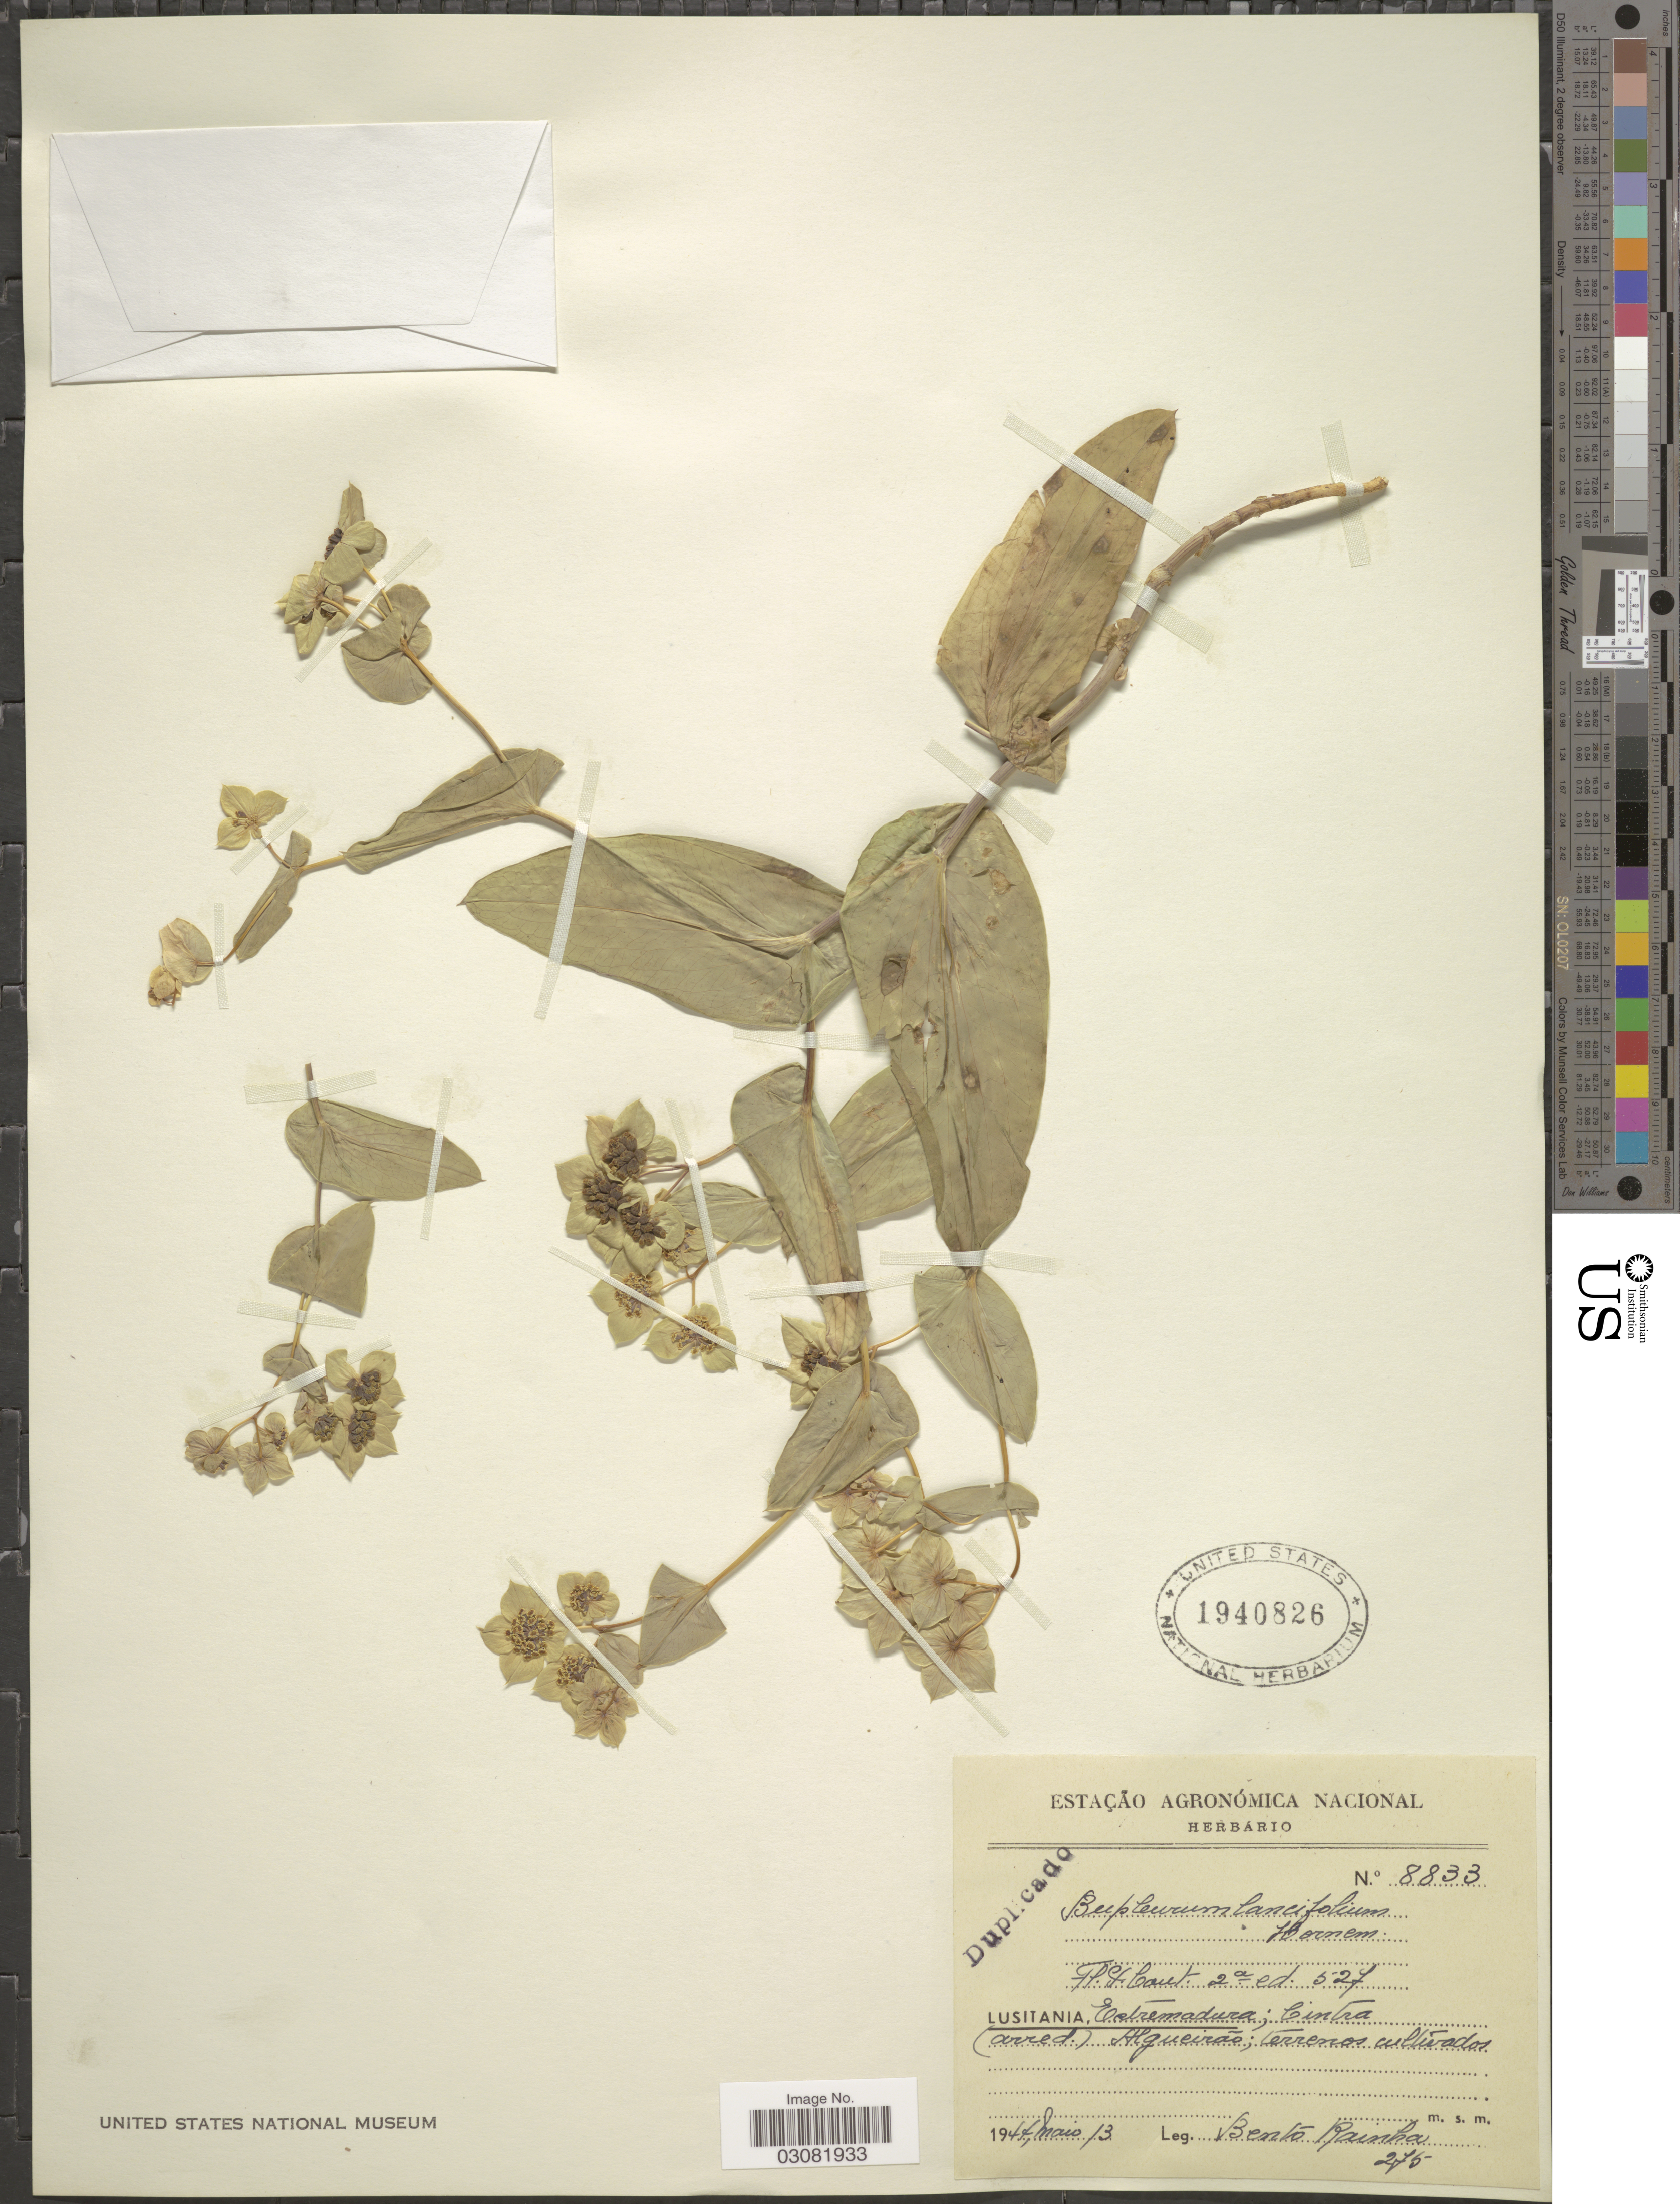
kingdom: Plantae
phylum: Tracheophyta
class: Magnoliopsida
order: Apiales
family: Apiaceae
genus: Bupleurum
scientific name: Bupleurum lancifolium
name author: Hornem.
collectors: B. Rainha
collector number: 8833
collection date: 1944-05-13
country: Portugal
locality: Lusitania, Entremadura; Cintra (arred.) Algueirãs.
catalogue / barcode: US 1940826